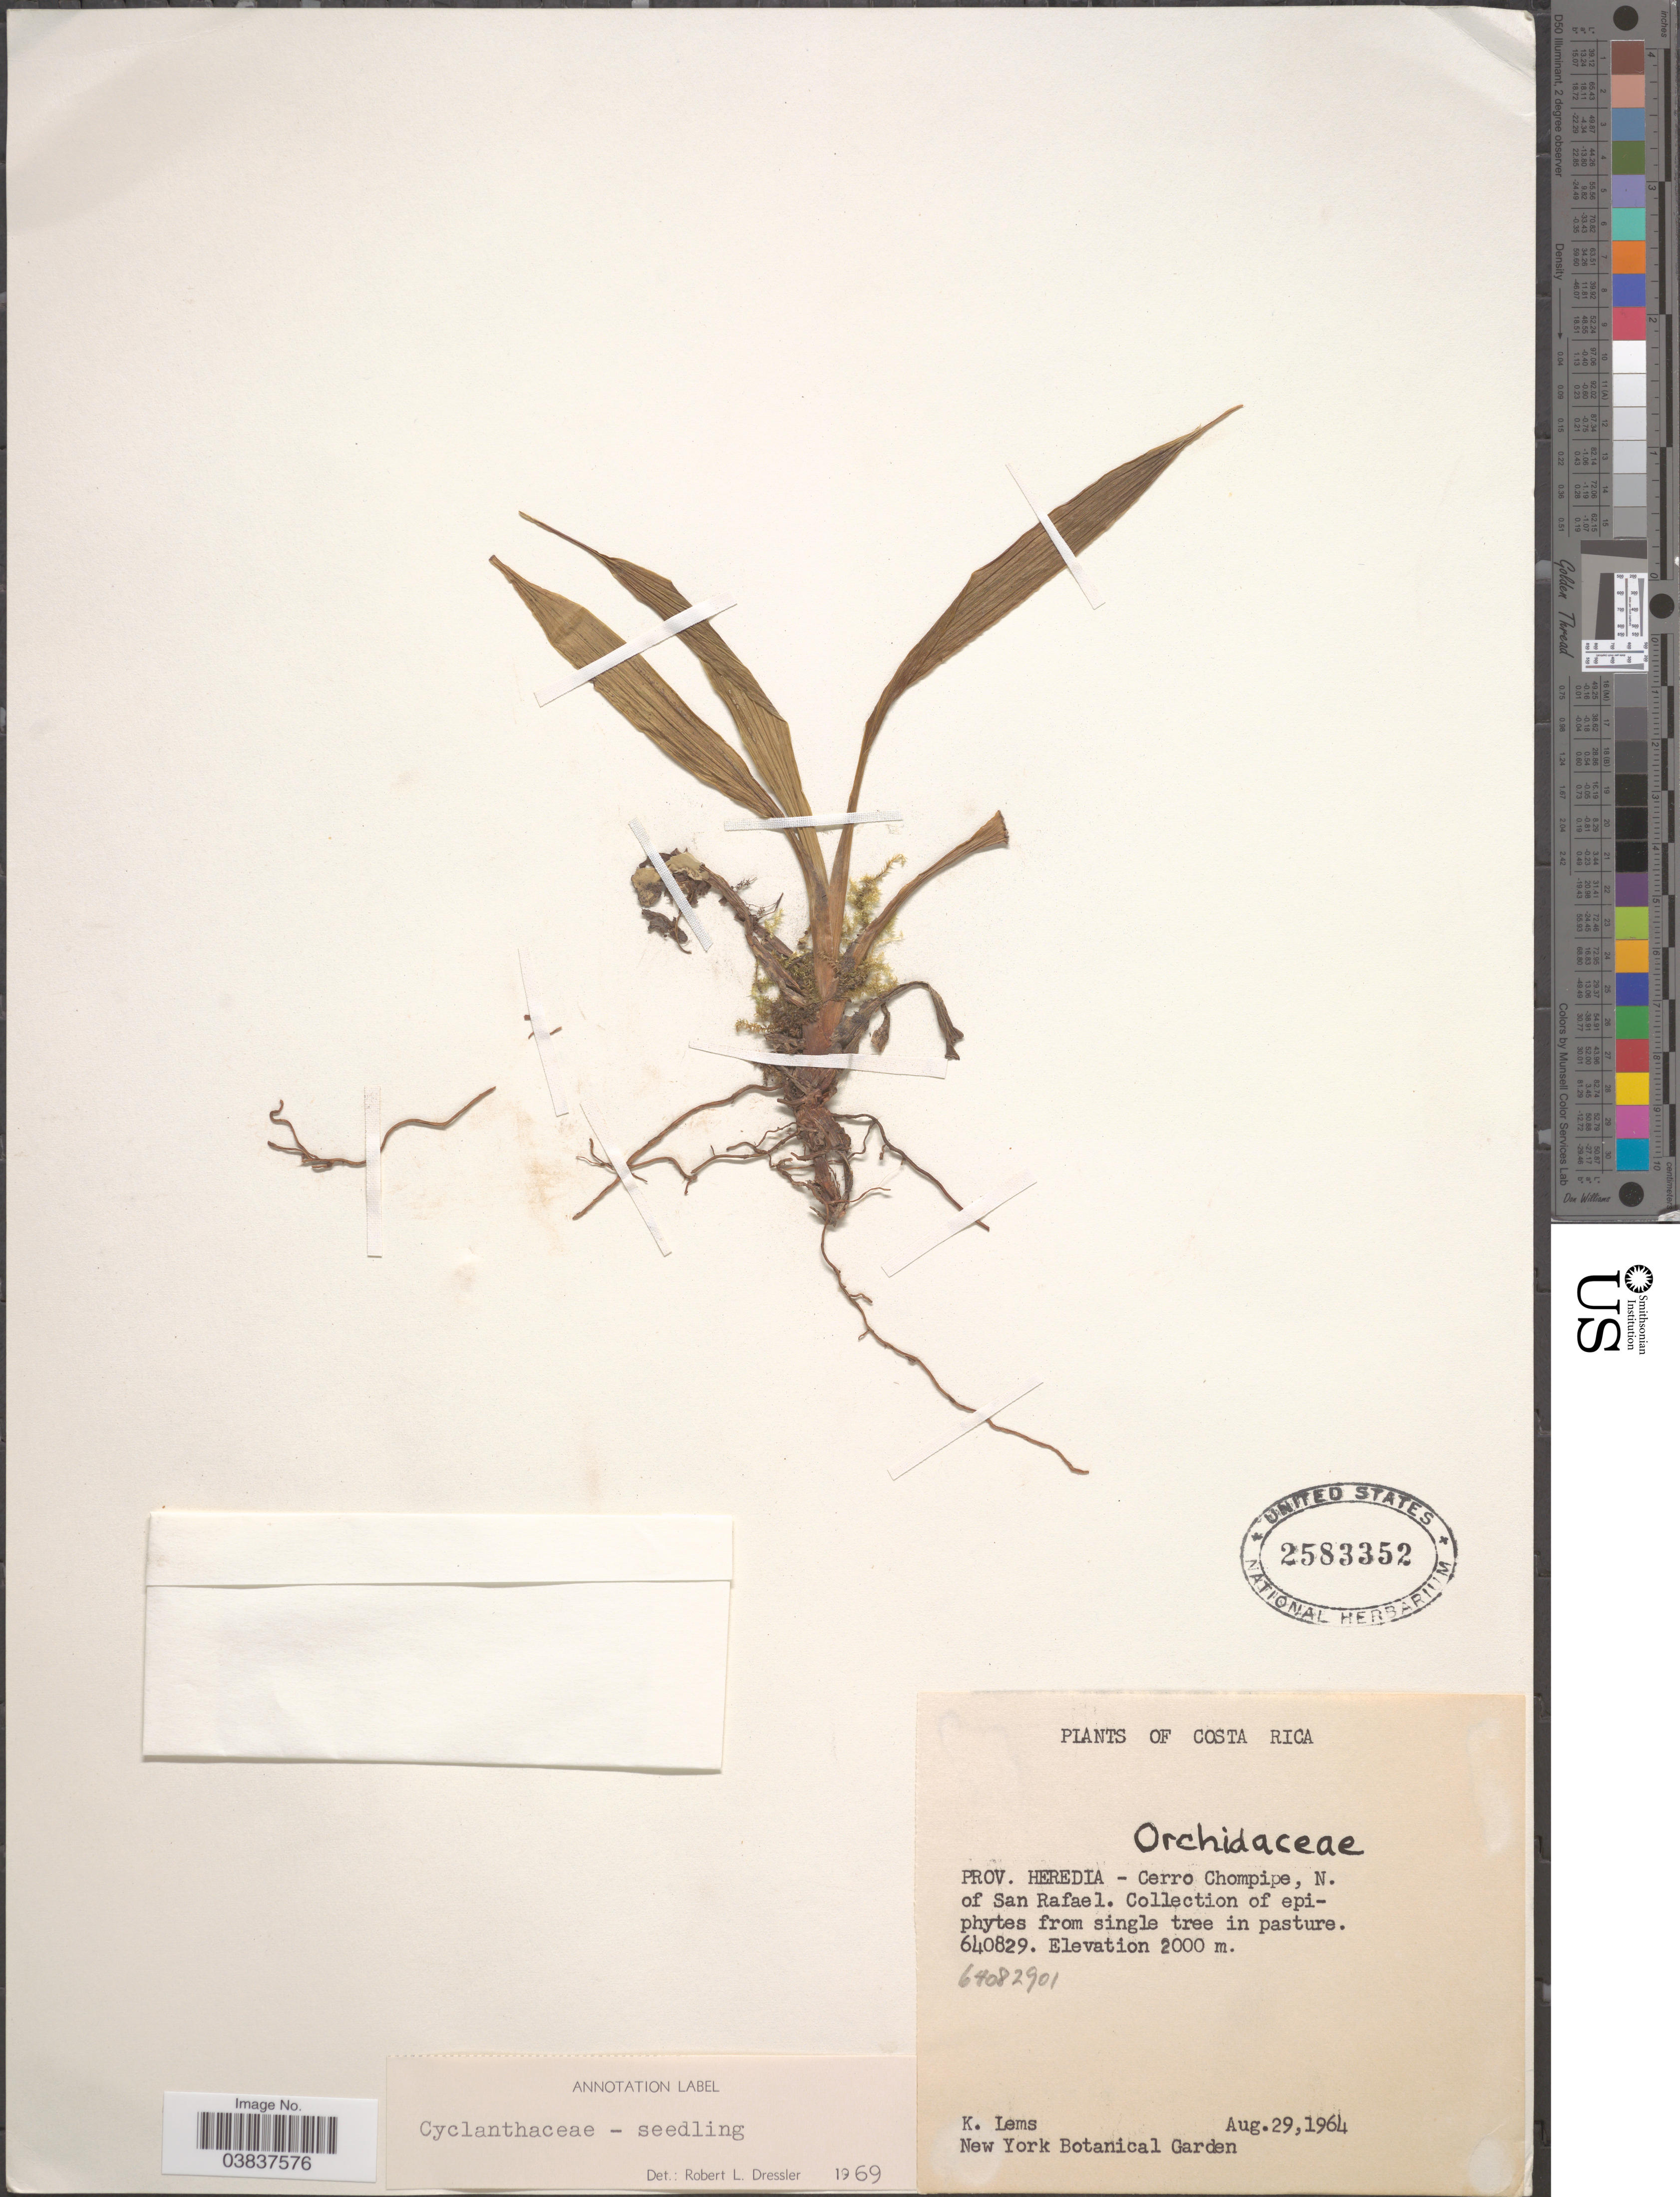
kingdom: Plantae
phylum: Tracheophyta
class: Liliopsida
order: Pandanales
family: Cyclanthaceae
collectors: K. Lems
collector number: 640829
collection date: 1964-08-29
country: Costa Rica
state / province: Heredia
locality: Cerro Chompipe, N. of San Rafael.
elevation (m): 2000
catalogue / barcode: US 2583352